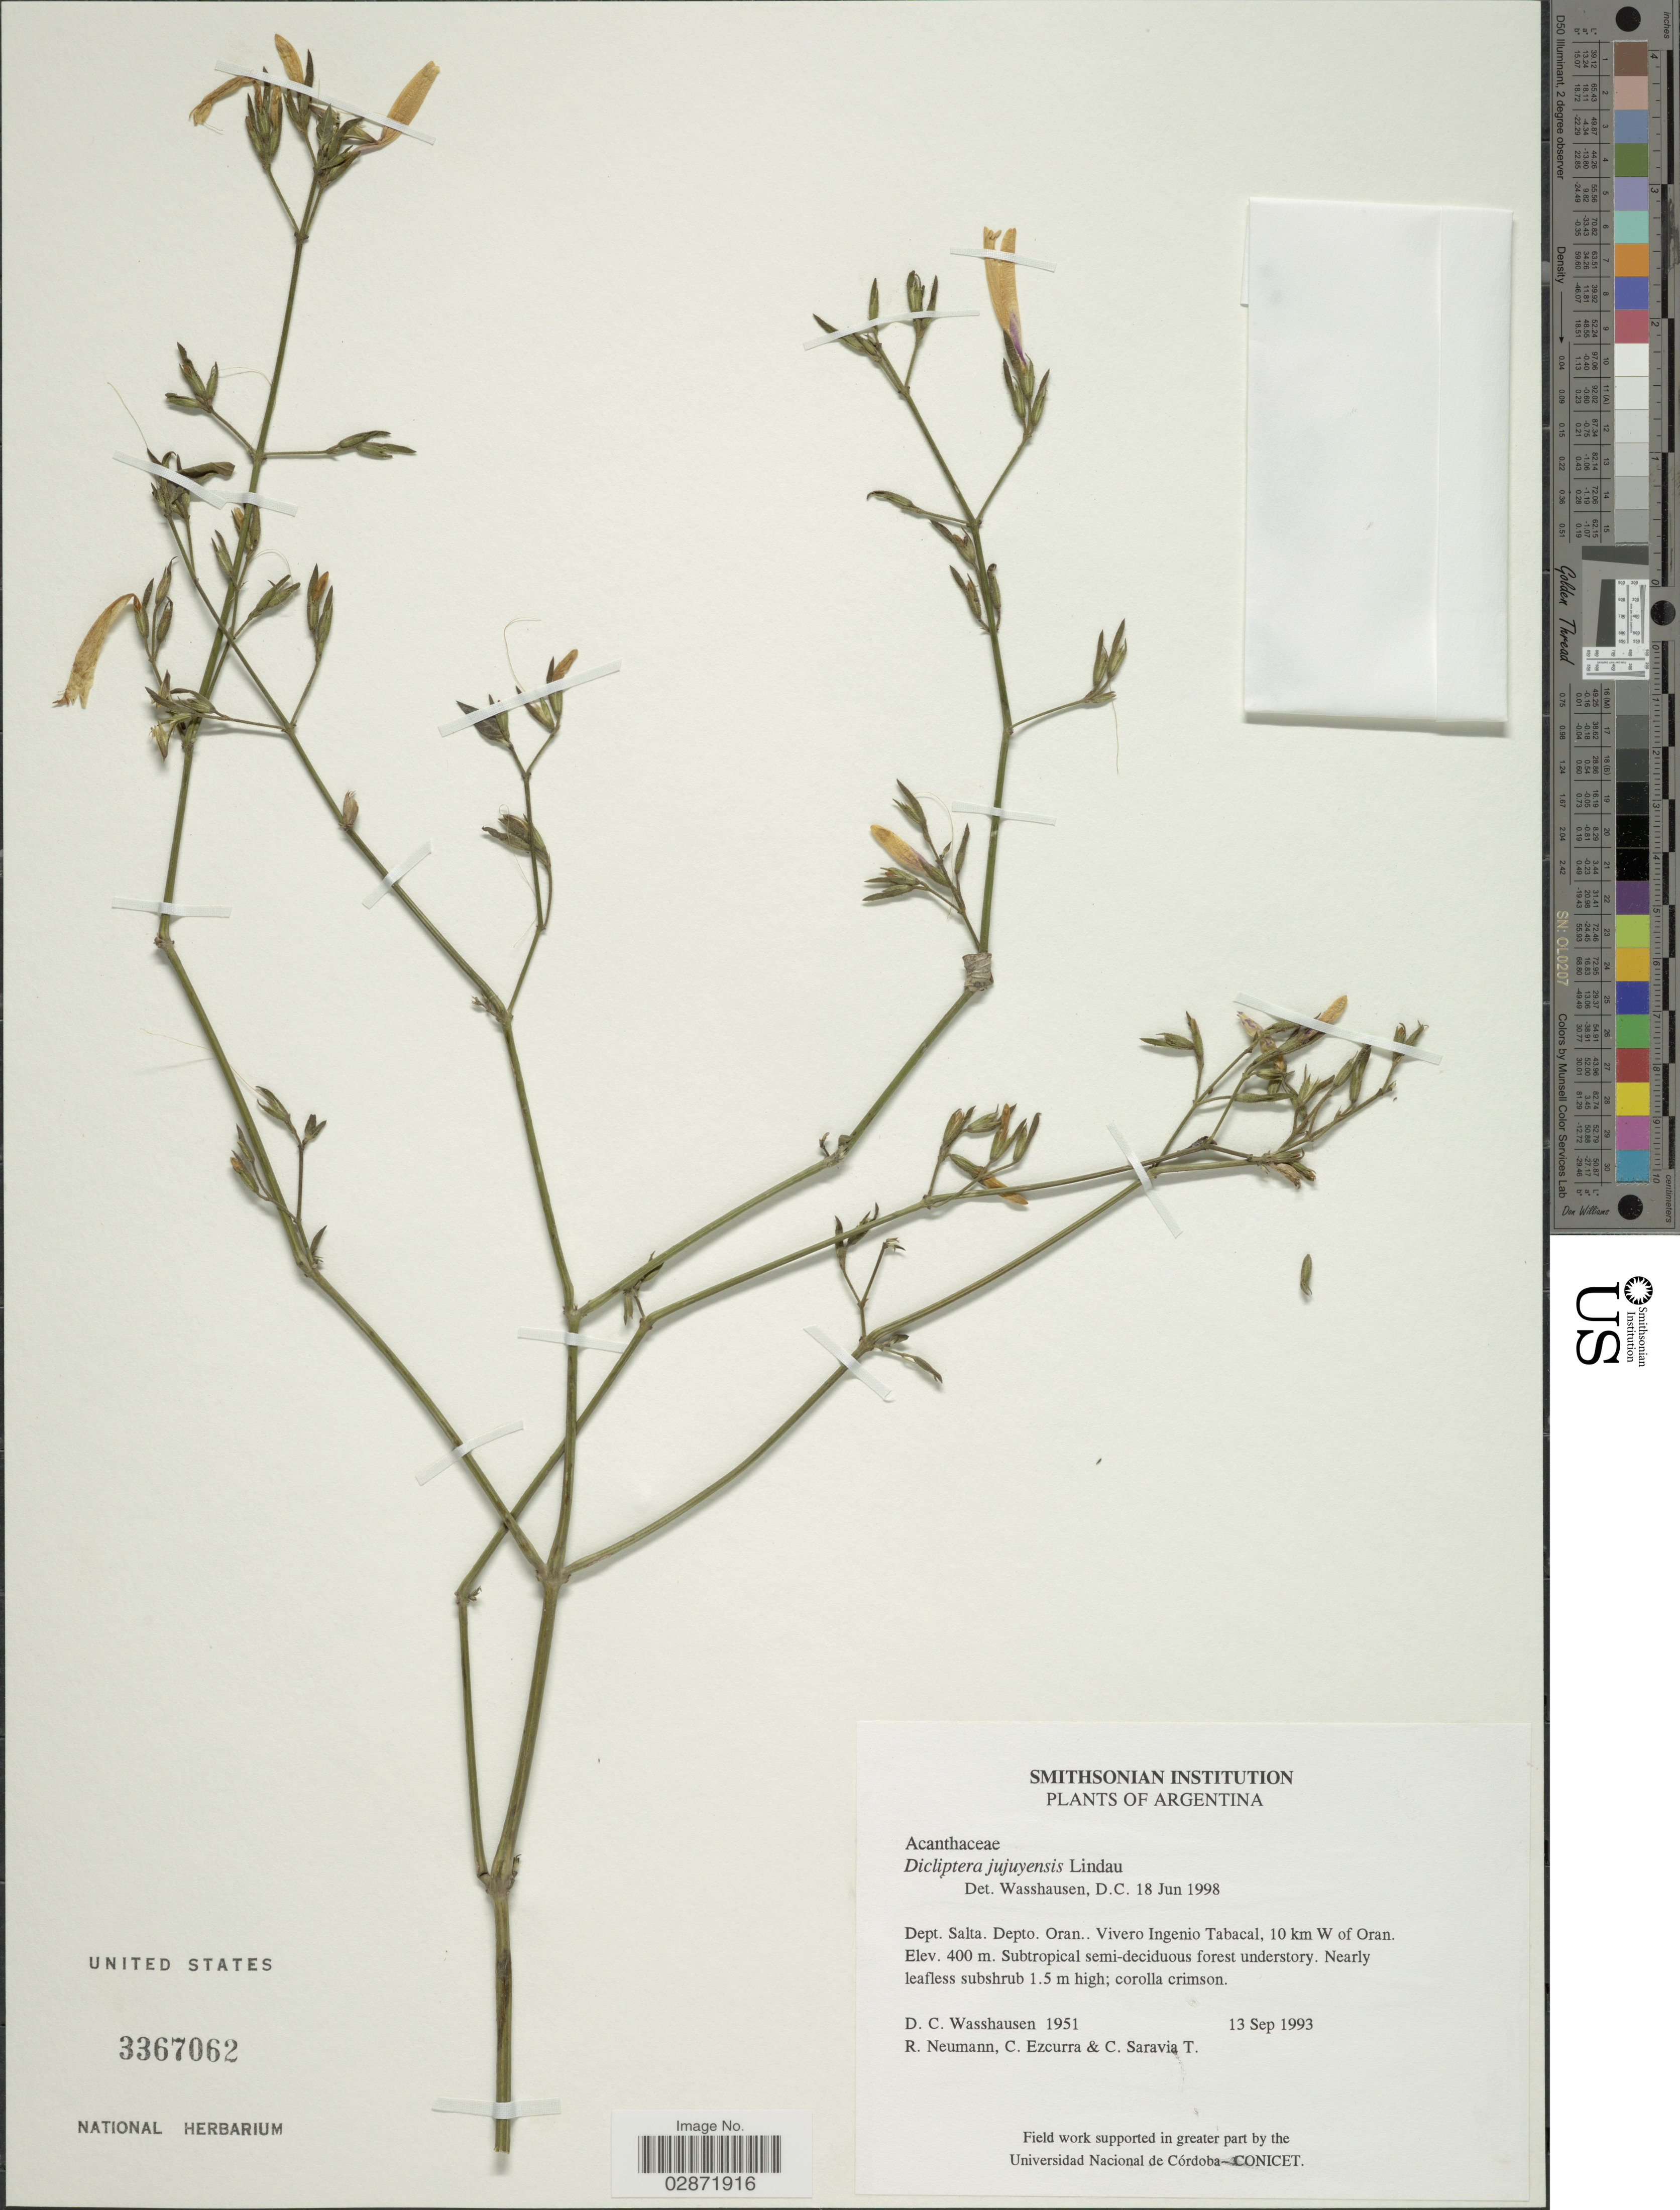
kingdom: Plantae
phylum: Tracheophyta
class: Magnoliopsida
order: Lamiales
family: Acanthaceae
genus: Dicliptera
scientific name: Dicliptera jujuyensis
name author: Lindau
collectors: D. C. Wasshausen, R. Neumann, C. Ezcurra & C. Saravia T.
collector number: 1951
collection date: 1993-09-13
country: Argentina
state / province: Salta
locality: Dept. Salta, Depto. Oran, Vivero Ingenio Tabacal, 10 km W of Oran.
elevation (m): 400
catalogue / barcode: US 3367062